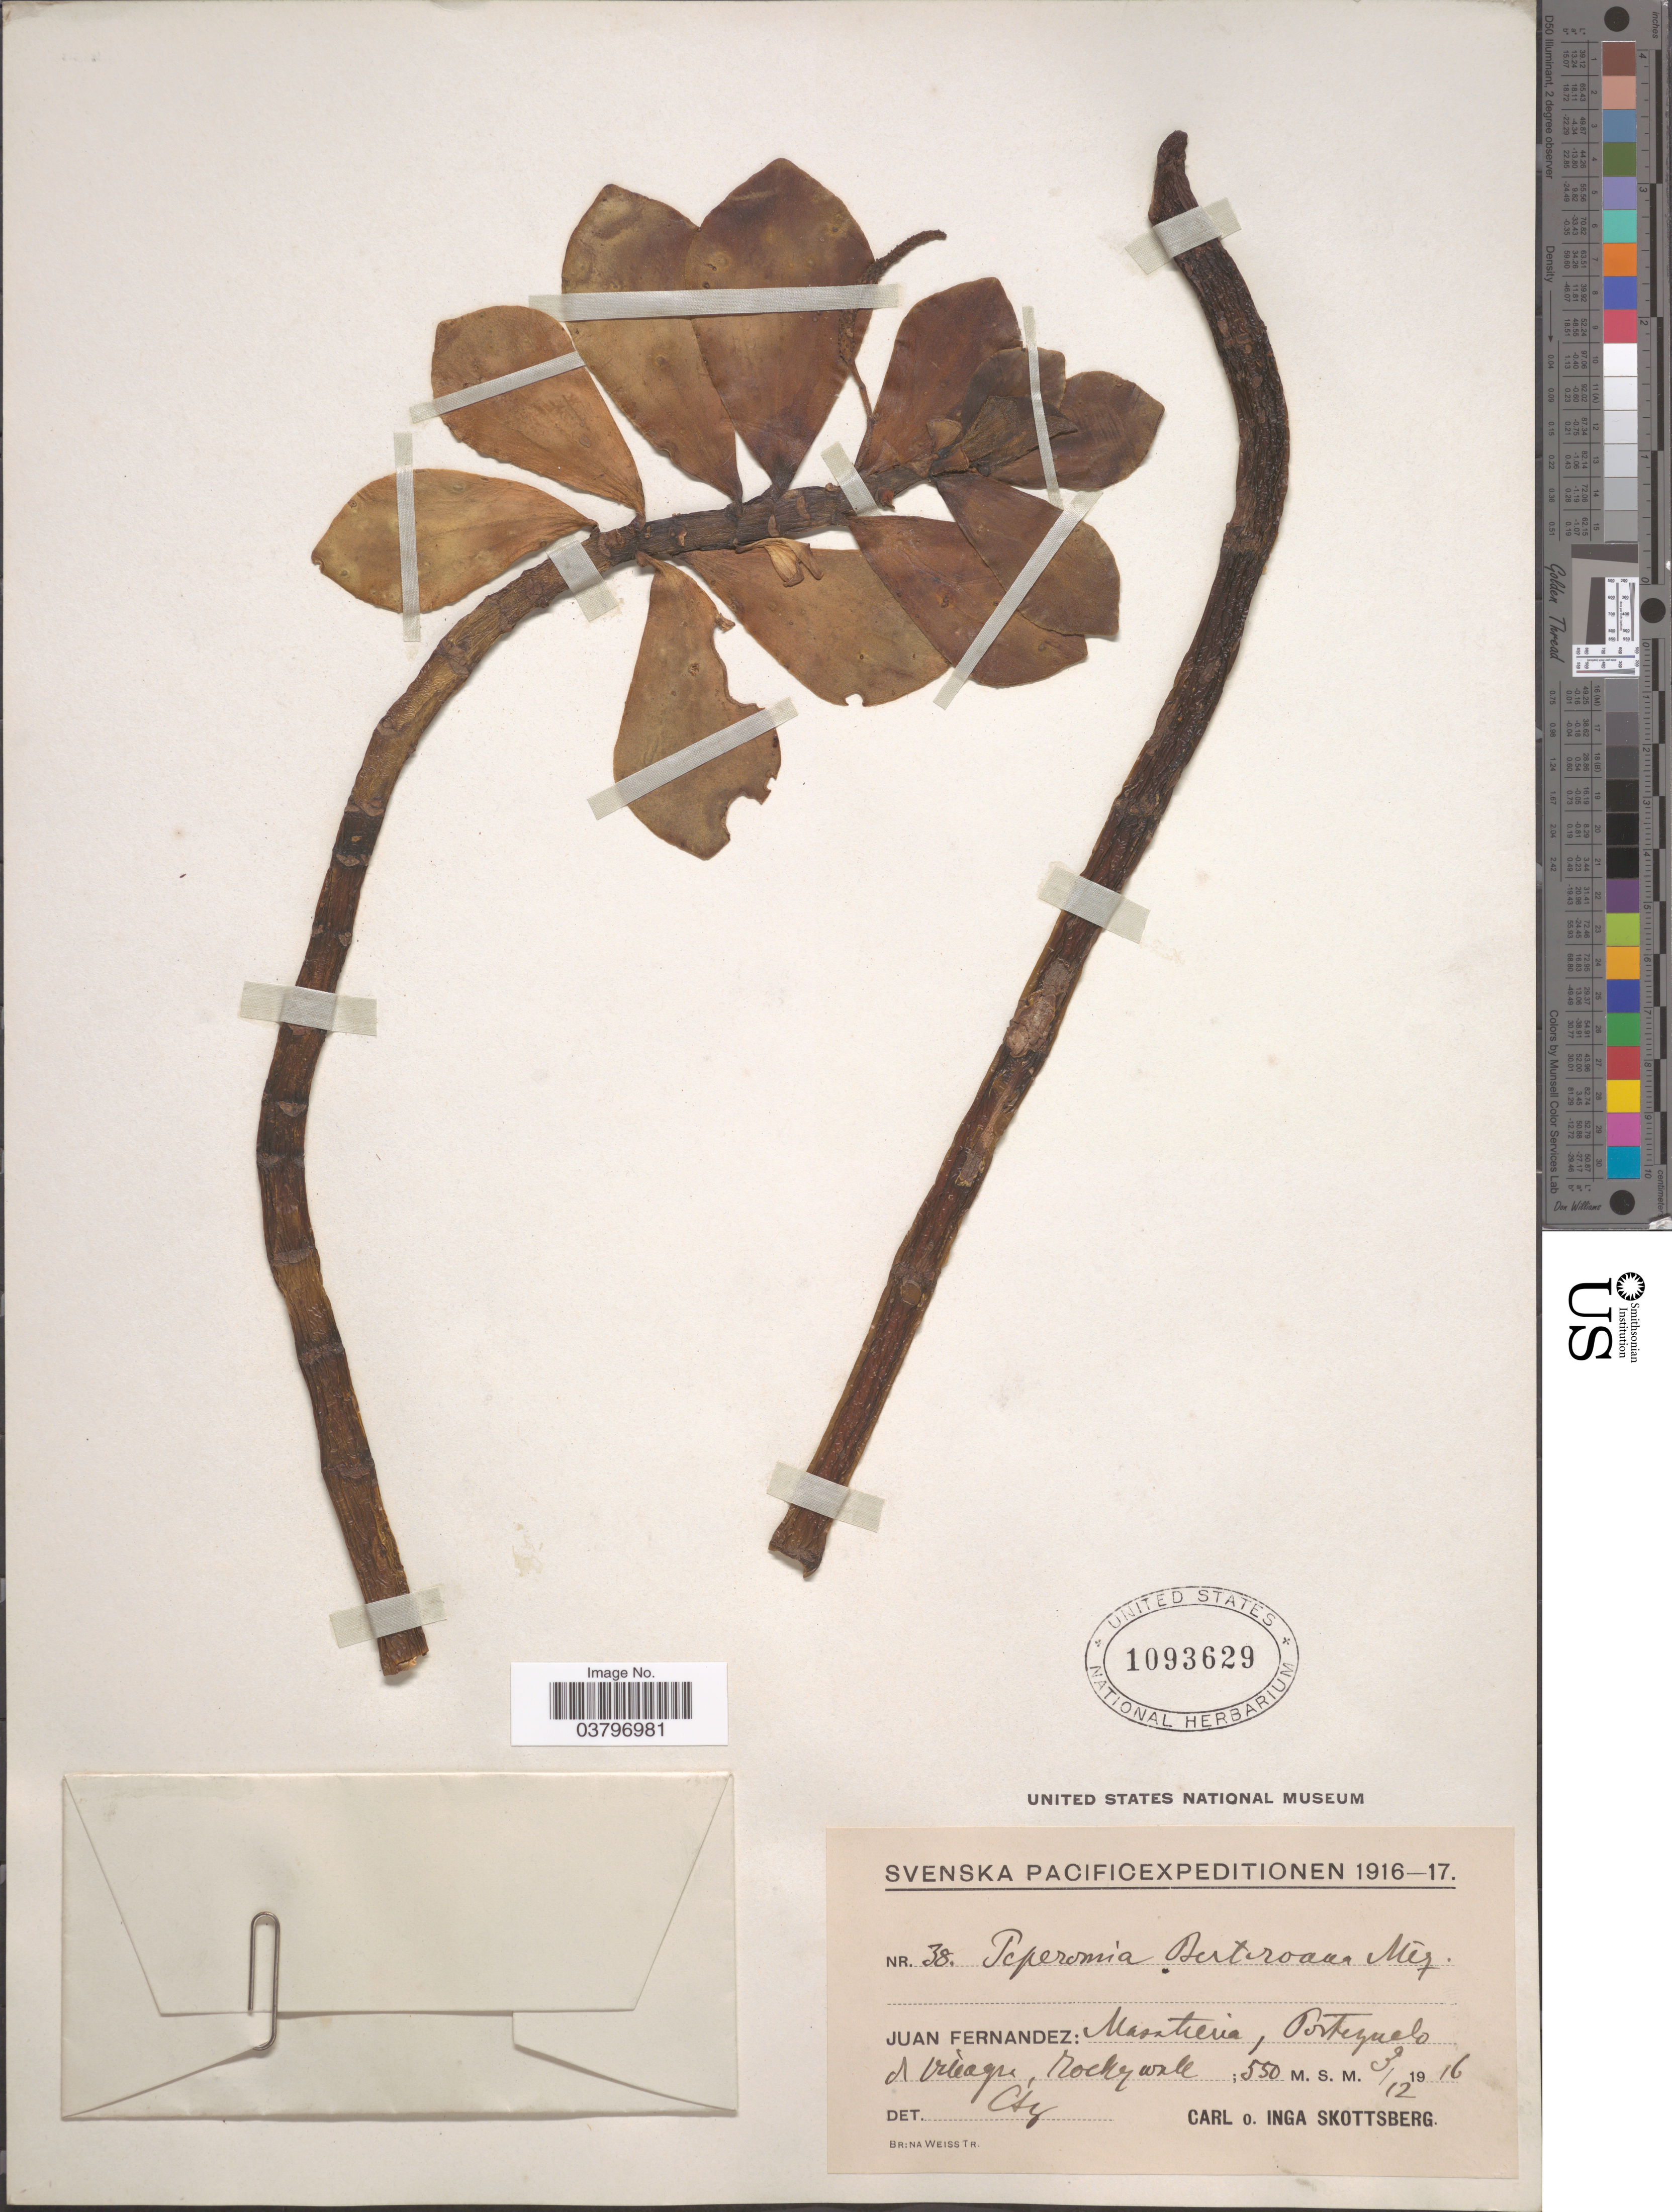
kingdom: Plantae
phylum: Tracheophyta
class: Magnoliopsida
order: Piperales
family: Piperaceae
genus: Peperomia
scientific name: Peperomia berteroana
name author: Miq.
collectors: C. Skottsberg & I. Skottsberg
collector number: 38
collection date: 1916-12-03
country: Chile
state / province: Valparaíso (V)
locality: Juan Fernandez: Masatierra, Portezuelo el Villagre.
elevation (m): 550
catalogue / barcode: US 1093629